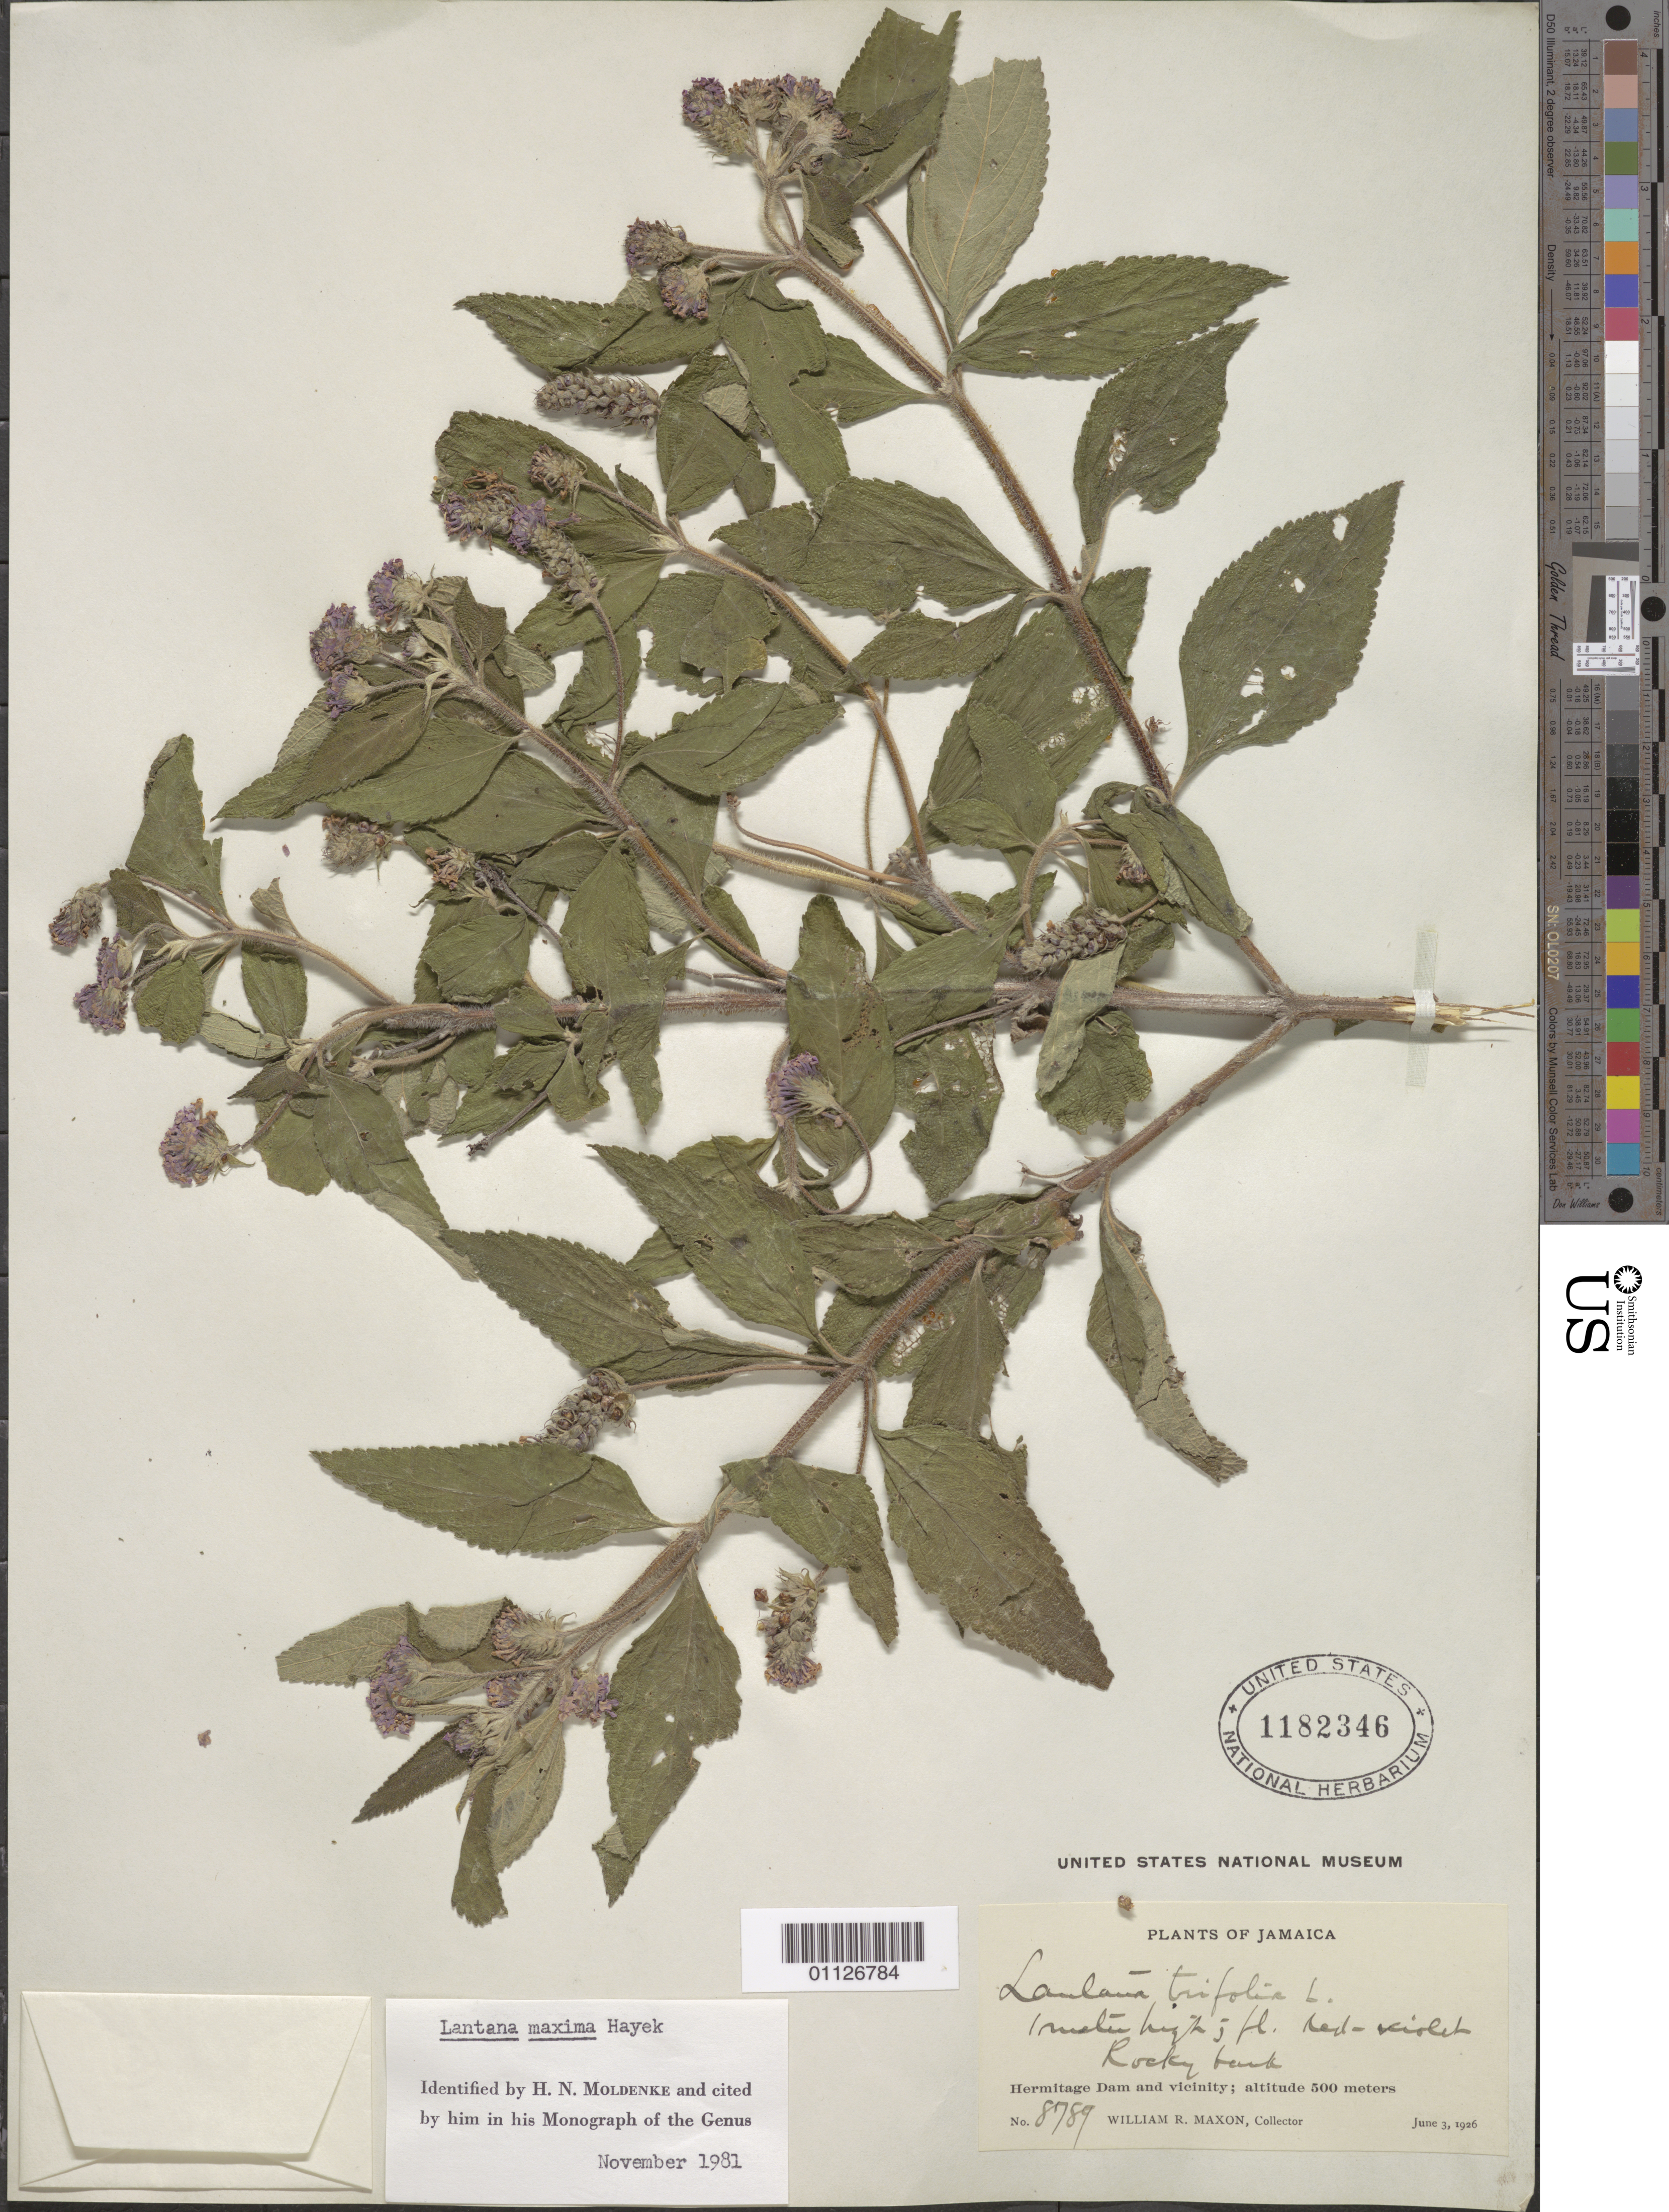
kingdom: Plantae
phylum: Tracheophyta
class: Magnoliopsida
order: Lamiales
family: Verbenaceae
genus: Lantana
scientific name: Lantana maxima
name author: Hayek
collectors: W. R. Maxon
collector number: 8789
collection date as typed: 03 Jun 1926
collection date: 1926-06-03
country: Jamaica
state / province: Saint Andrew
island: Jamaica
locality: Hermitage Dam and vicinity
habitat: rocky bank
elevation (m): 500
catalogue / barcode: US 1182346